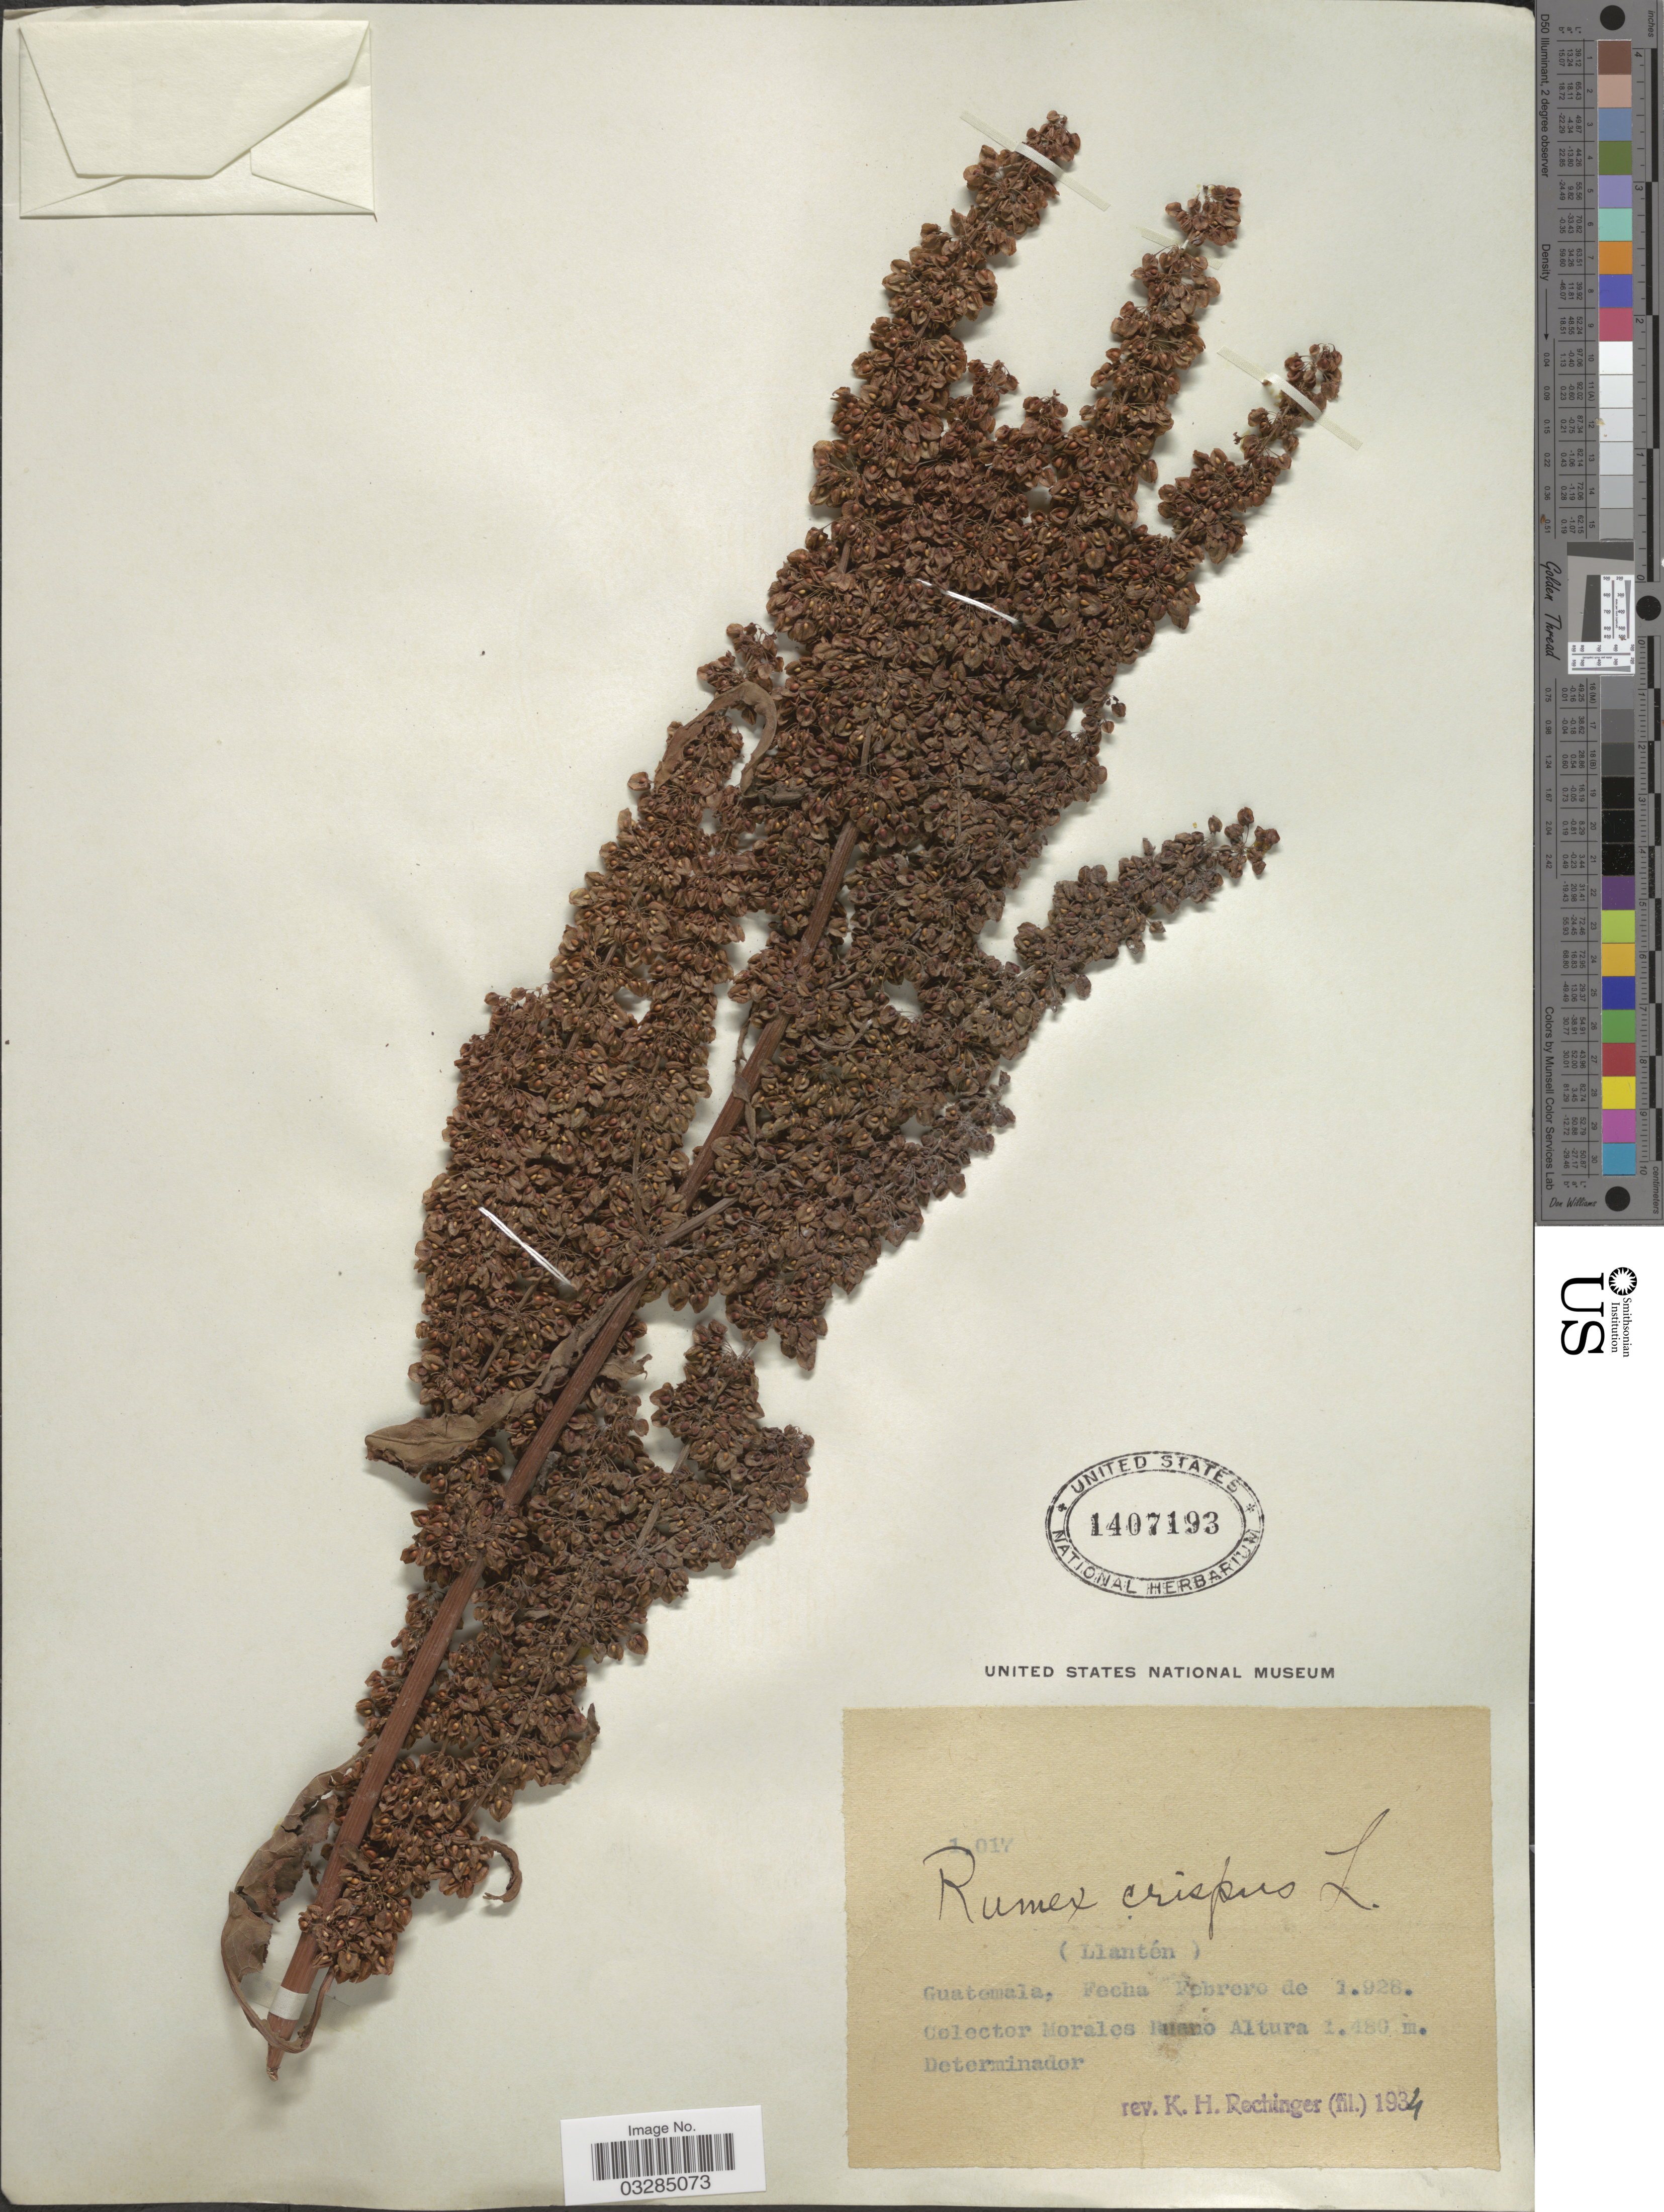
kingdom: Plantae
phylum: Tracheophyta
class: Magnoliopsida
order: Caryophyllales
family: Polygonaceae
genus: Rumex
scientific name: Rumex crispus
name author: L.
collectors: M. Ruano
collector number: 1017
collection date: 1928-02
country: Guatemala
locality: (Llantén).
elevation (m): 1480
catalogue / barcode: US 1407193